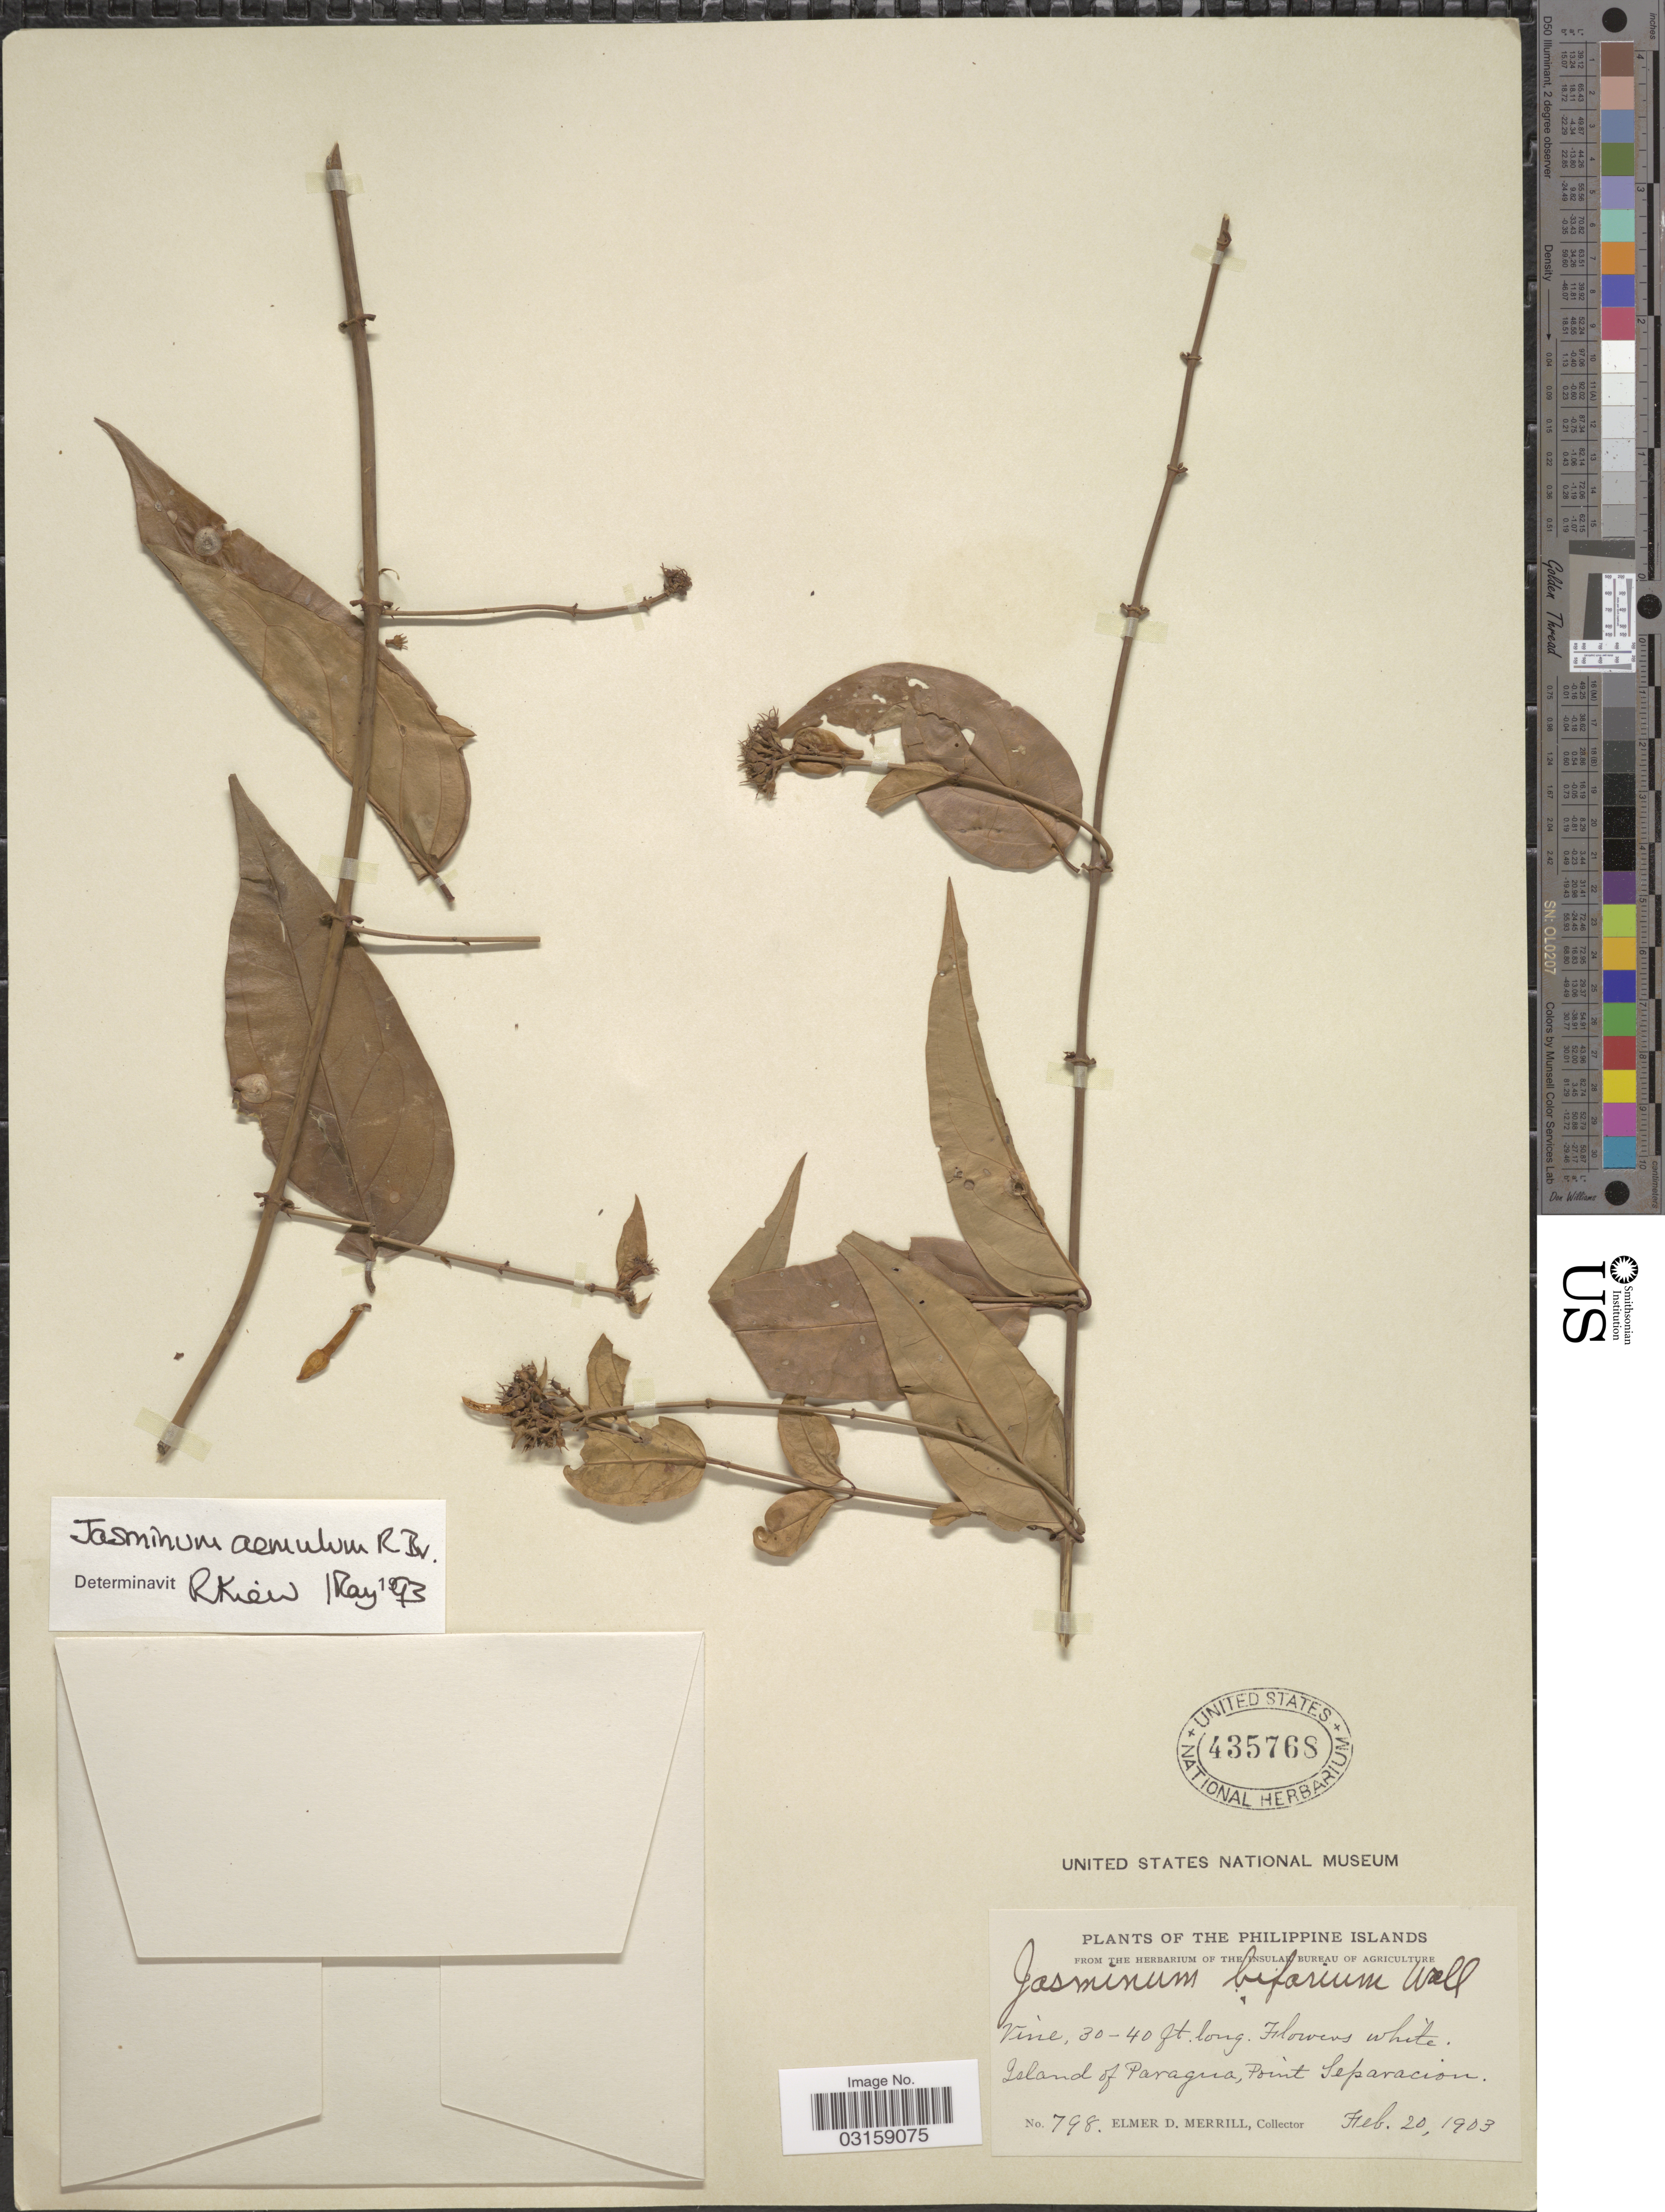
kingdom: Plantae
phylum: Tracheophyta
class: Magnoliopsida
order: Lamiales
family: Oleaceae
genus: Jasminum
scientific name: Jasminum elongatum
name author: (P.J. Bergius) Willd.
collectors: E. D. Merrill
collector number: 798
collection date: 1903-02-20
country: Philippines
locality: Philippine Islands. Island of Paragua, Point Separacion.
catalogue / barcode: US 435768